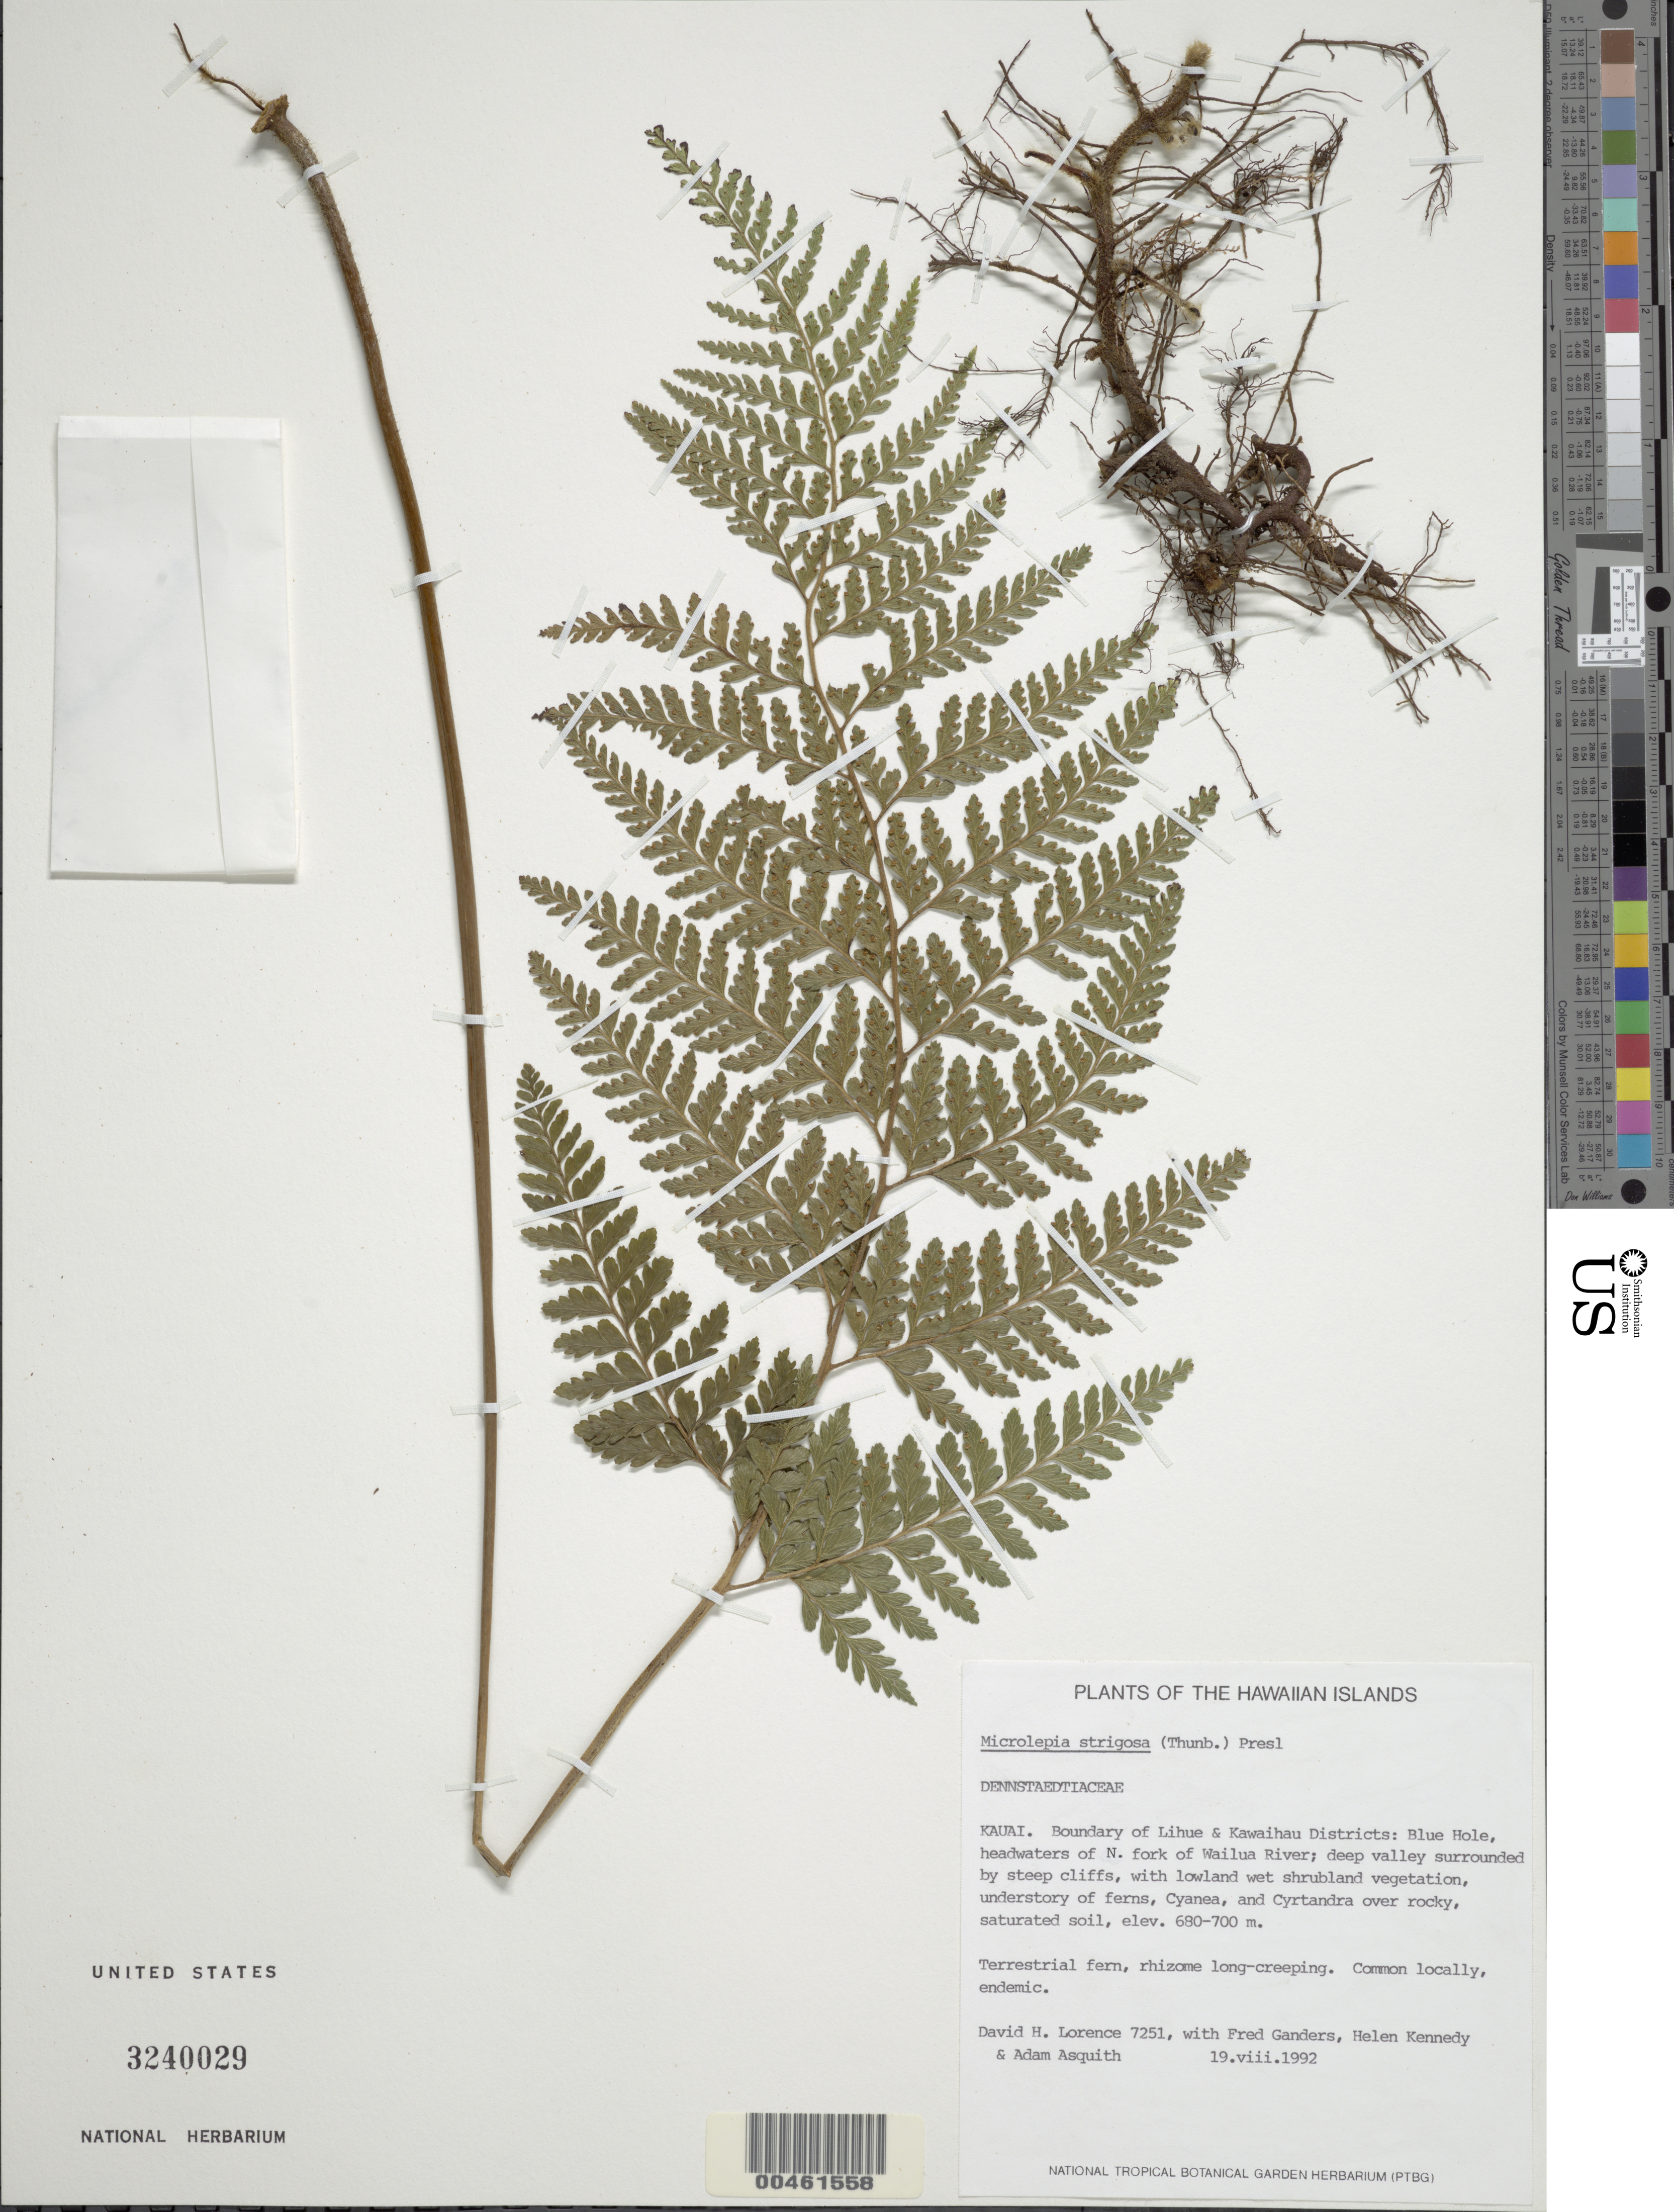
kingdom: Plantae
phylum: Tracheophyta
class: Polypodiopsida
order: Polypodiales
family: Dennstaedtiaceae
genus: Microlepia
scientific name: Microlepia strigosa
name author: (Thunb.) J. Presl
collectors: D. Lorence, F. R. Ganders, H. Kennedy & A. Asquith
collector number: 7251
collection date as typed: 19 Aug 1992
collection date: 1992-08-19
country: United States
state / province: Hawaii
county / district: Kauai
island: Kaua'i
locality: Boundary of Lihue & Kawaihau Districts: Blue Hole, headwaters of N fork of Wailua River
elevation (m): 680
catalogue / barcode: US 3240029